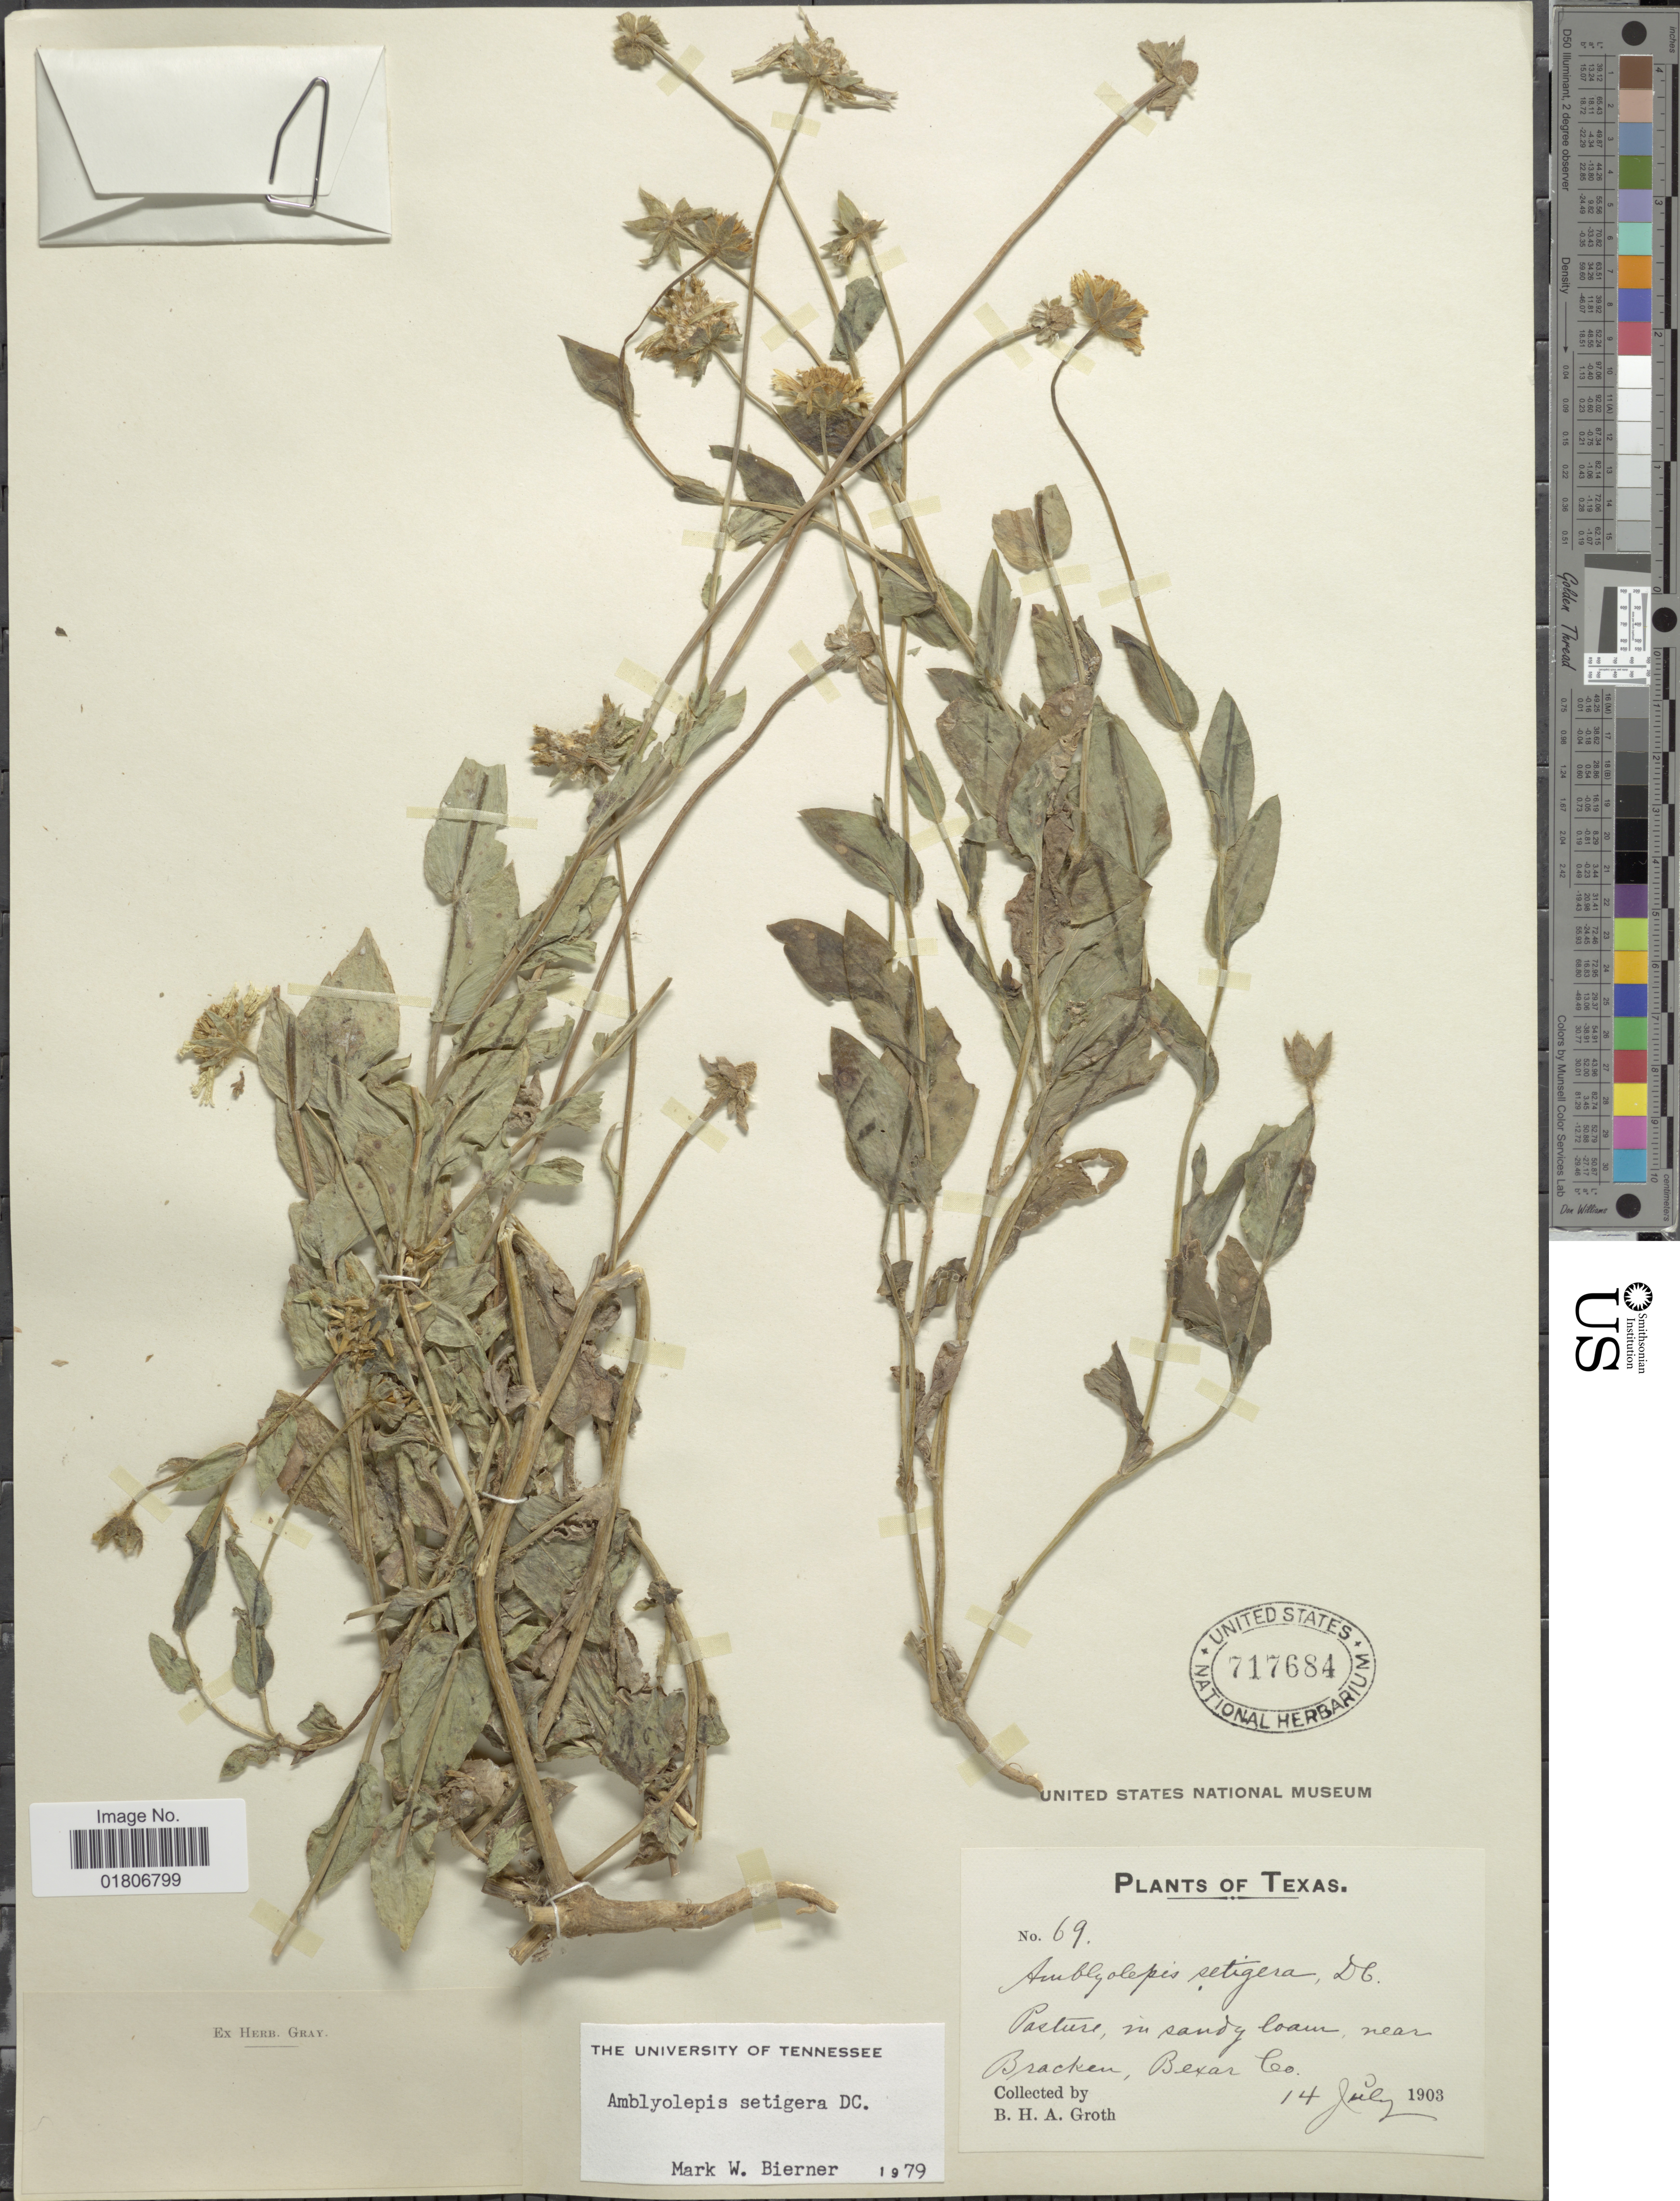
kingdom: Plantae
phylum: Tracheophyta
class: Magnoliopsida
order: Asterales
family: Asteraceae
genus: Amblyolepis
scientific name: Amblyolepis setigera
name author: DC.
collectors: B. Groth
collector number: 69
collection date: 1903-07-14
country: United States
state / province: Texas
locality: Near Bracken, Bexar Co.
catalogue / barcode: US 717684